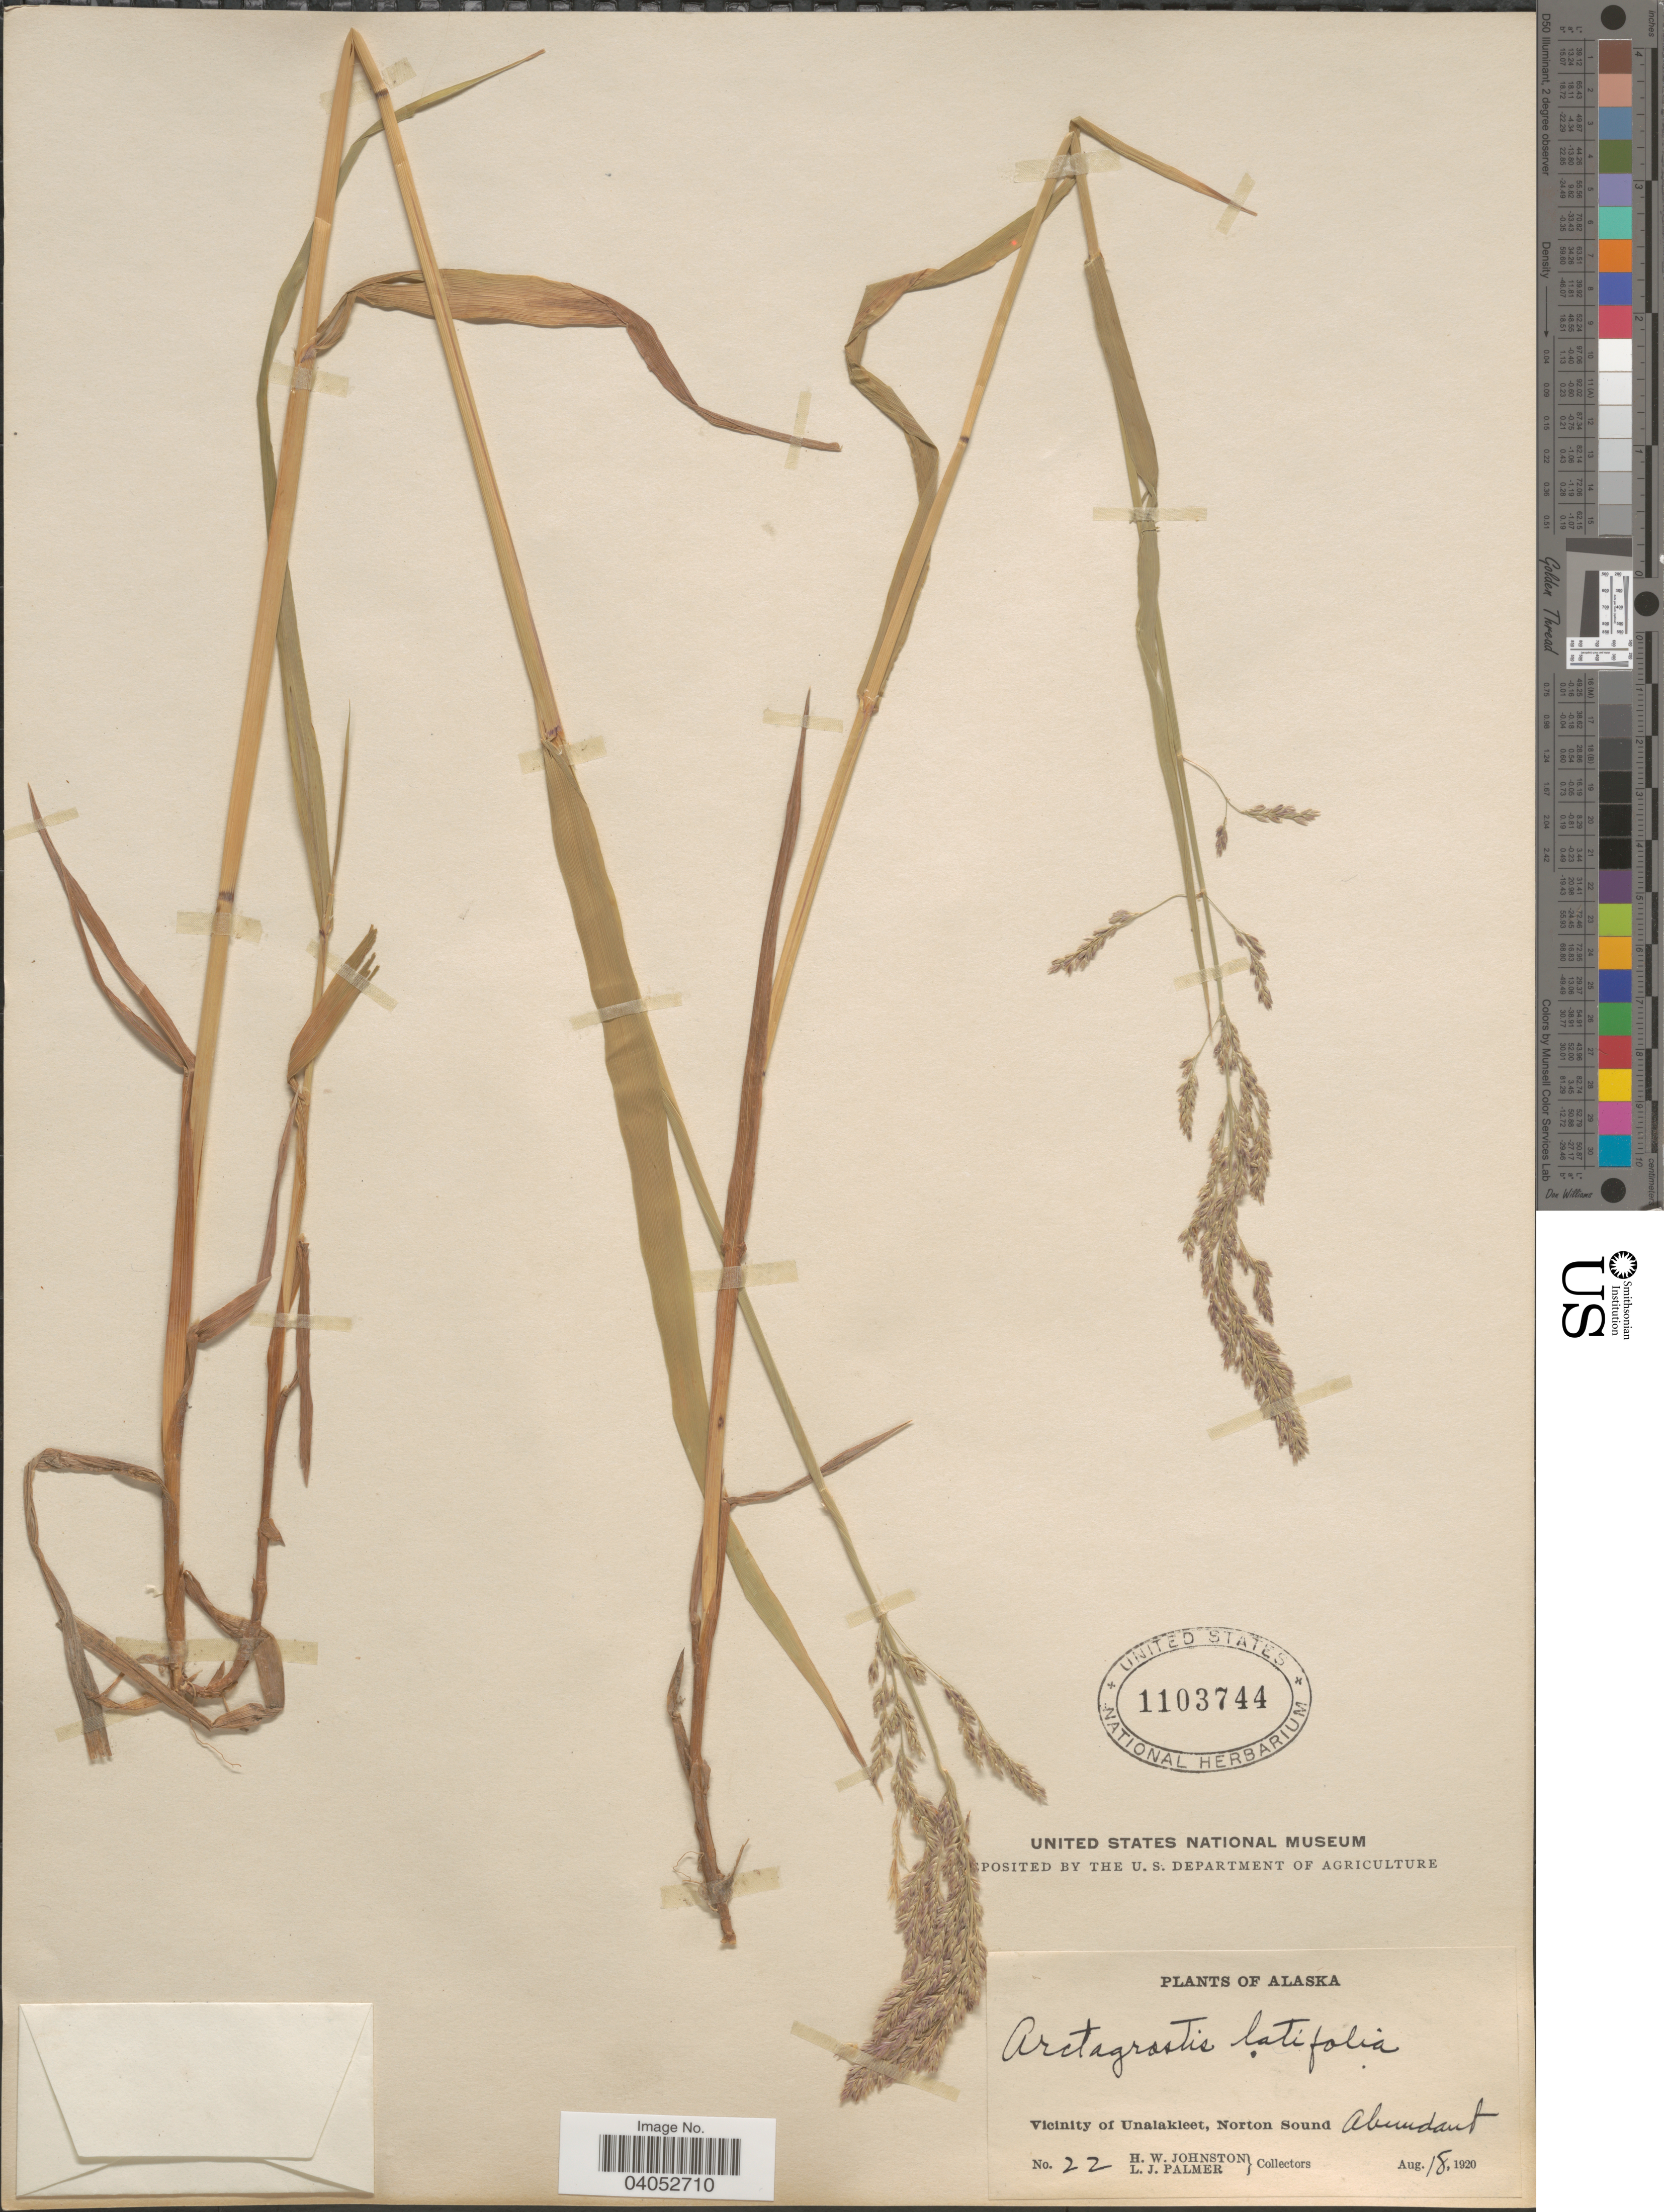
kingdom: Plantae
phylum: Tracheophyta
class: Liliopsida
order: Poales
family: Poaceae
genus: Arctagrostis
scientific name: Arctagrostis latifolia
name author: (R. Br.) Griseb.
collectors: H. W. Johnston & L. J. Palmer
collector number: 22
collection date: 1920-08-18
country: United States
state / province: Alaska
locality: Vicinity of Unalakleet, Norton Sound.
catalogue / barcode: US 1103744